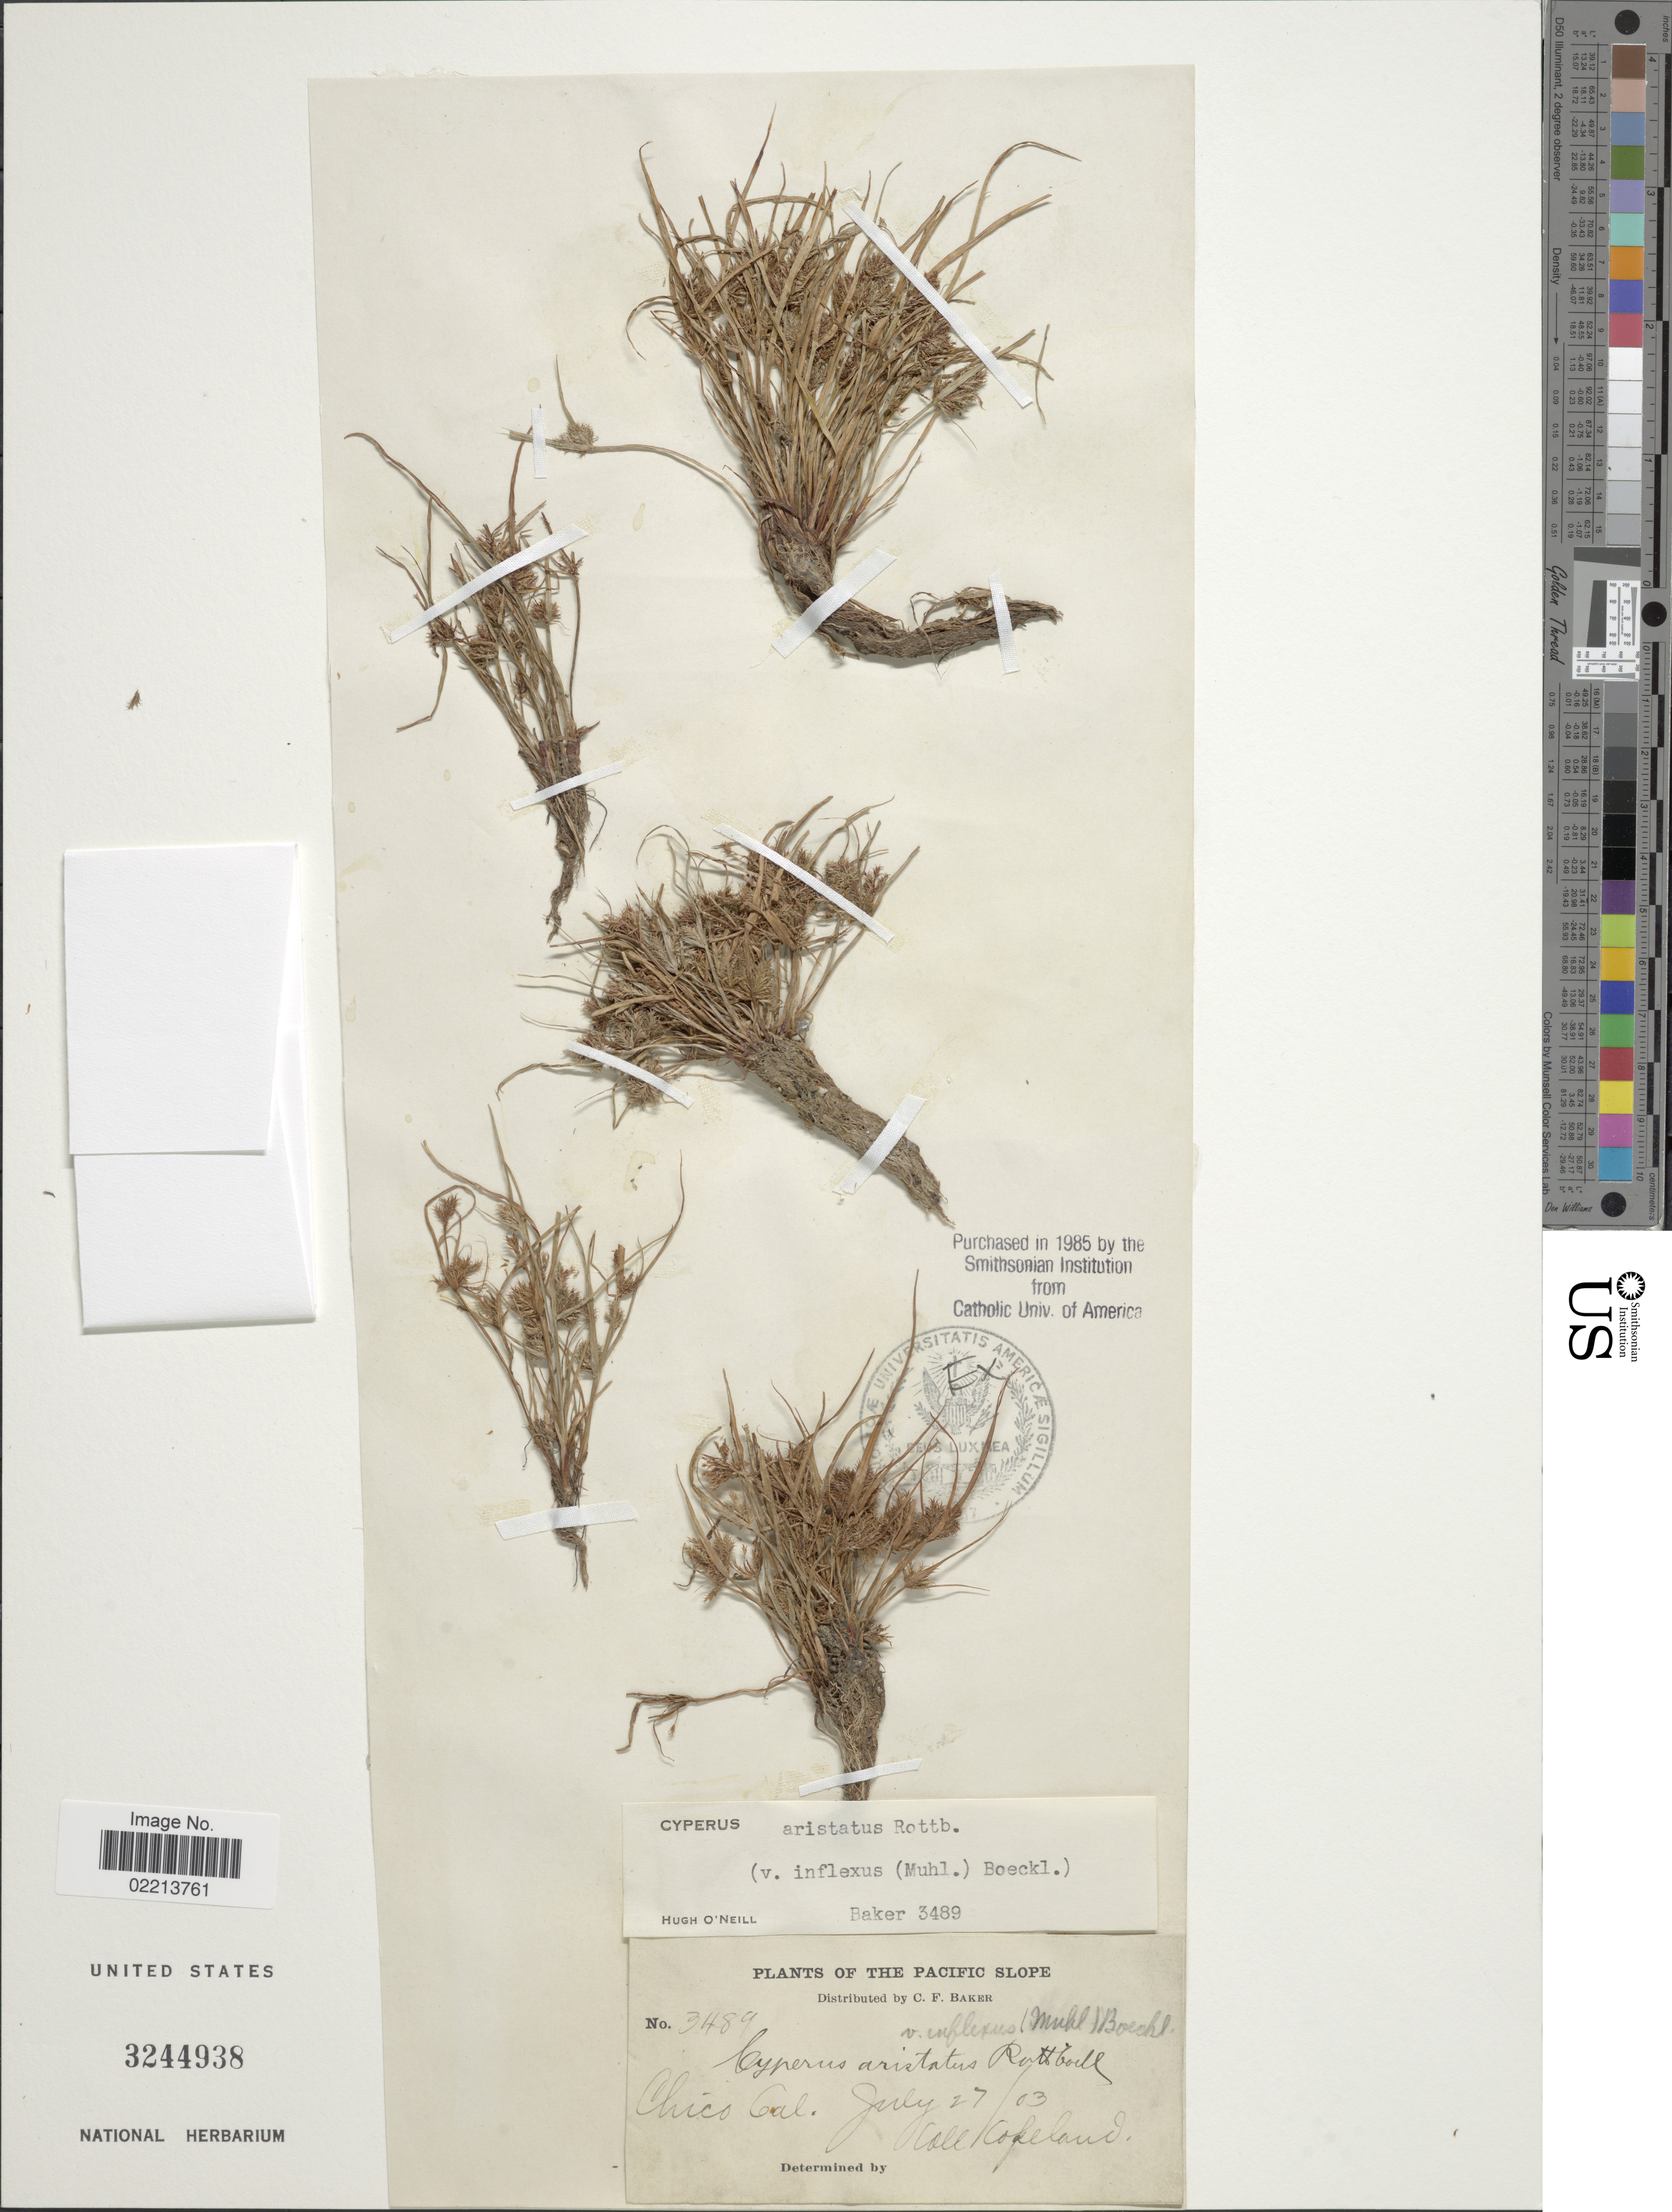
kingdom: Plantae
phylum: Tracheophyta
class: Liliopsida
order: Poales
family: Cyperaceae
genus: Cyperus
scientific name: Cyperus squarrosus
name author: L.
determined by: Strong, Mark T., (BOT), Smithsonian Institution - National Museum of Natural History (UNITED STATES)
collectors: -- Copeland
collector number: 3489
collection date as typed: Transcribed d/m/y: 27/6/3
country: United States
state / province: California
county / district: Butte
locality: Pacific Slope, Chico Cal.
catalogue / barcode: US 3244938